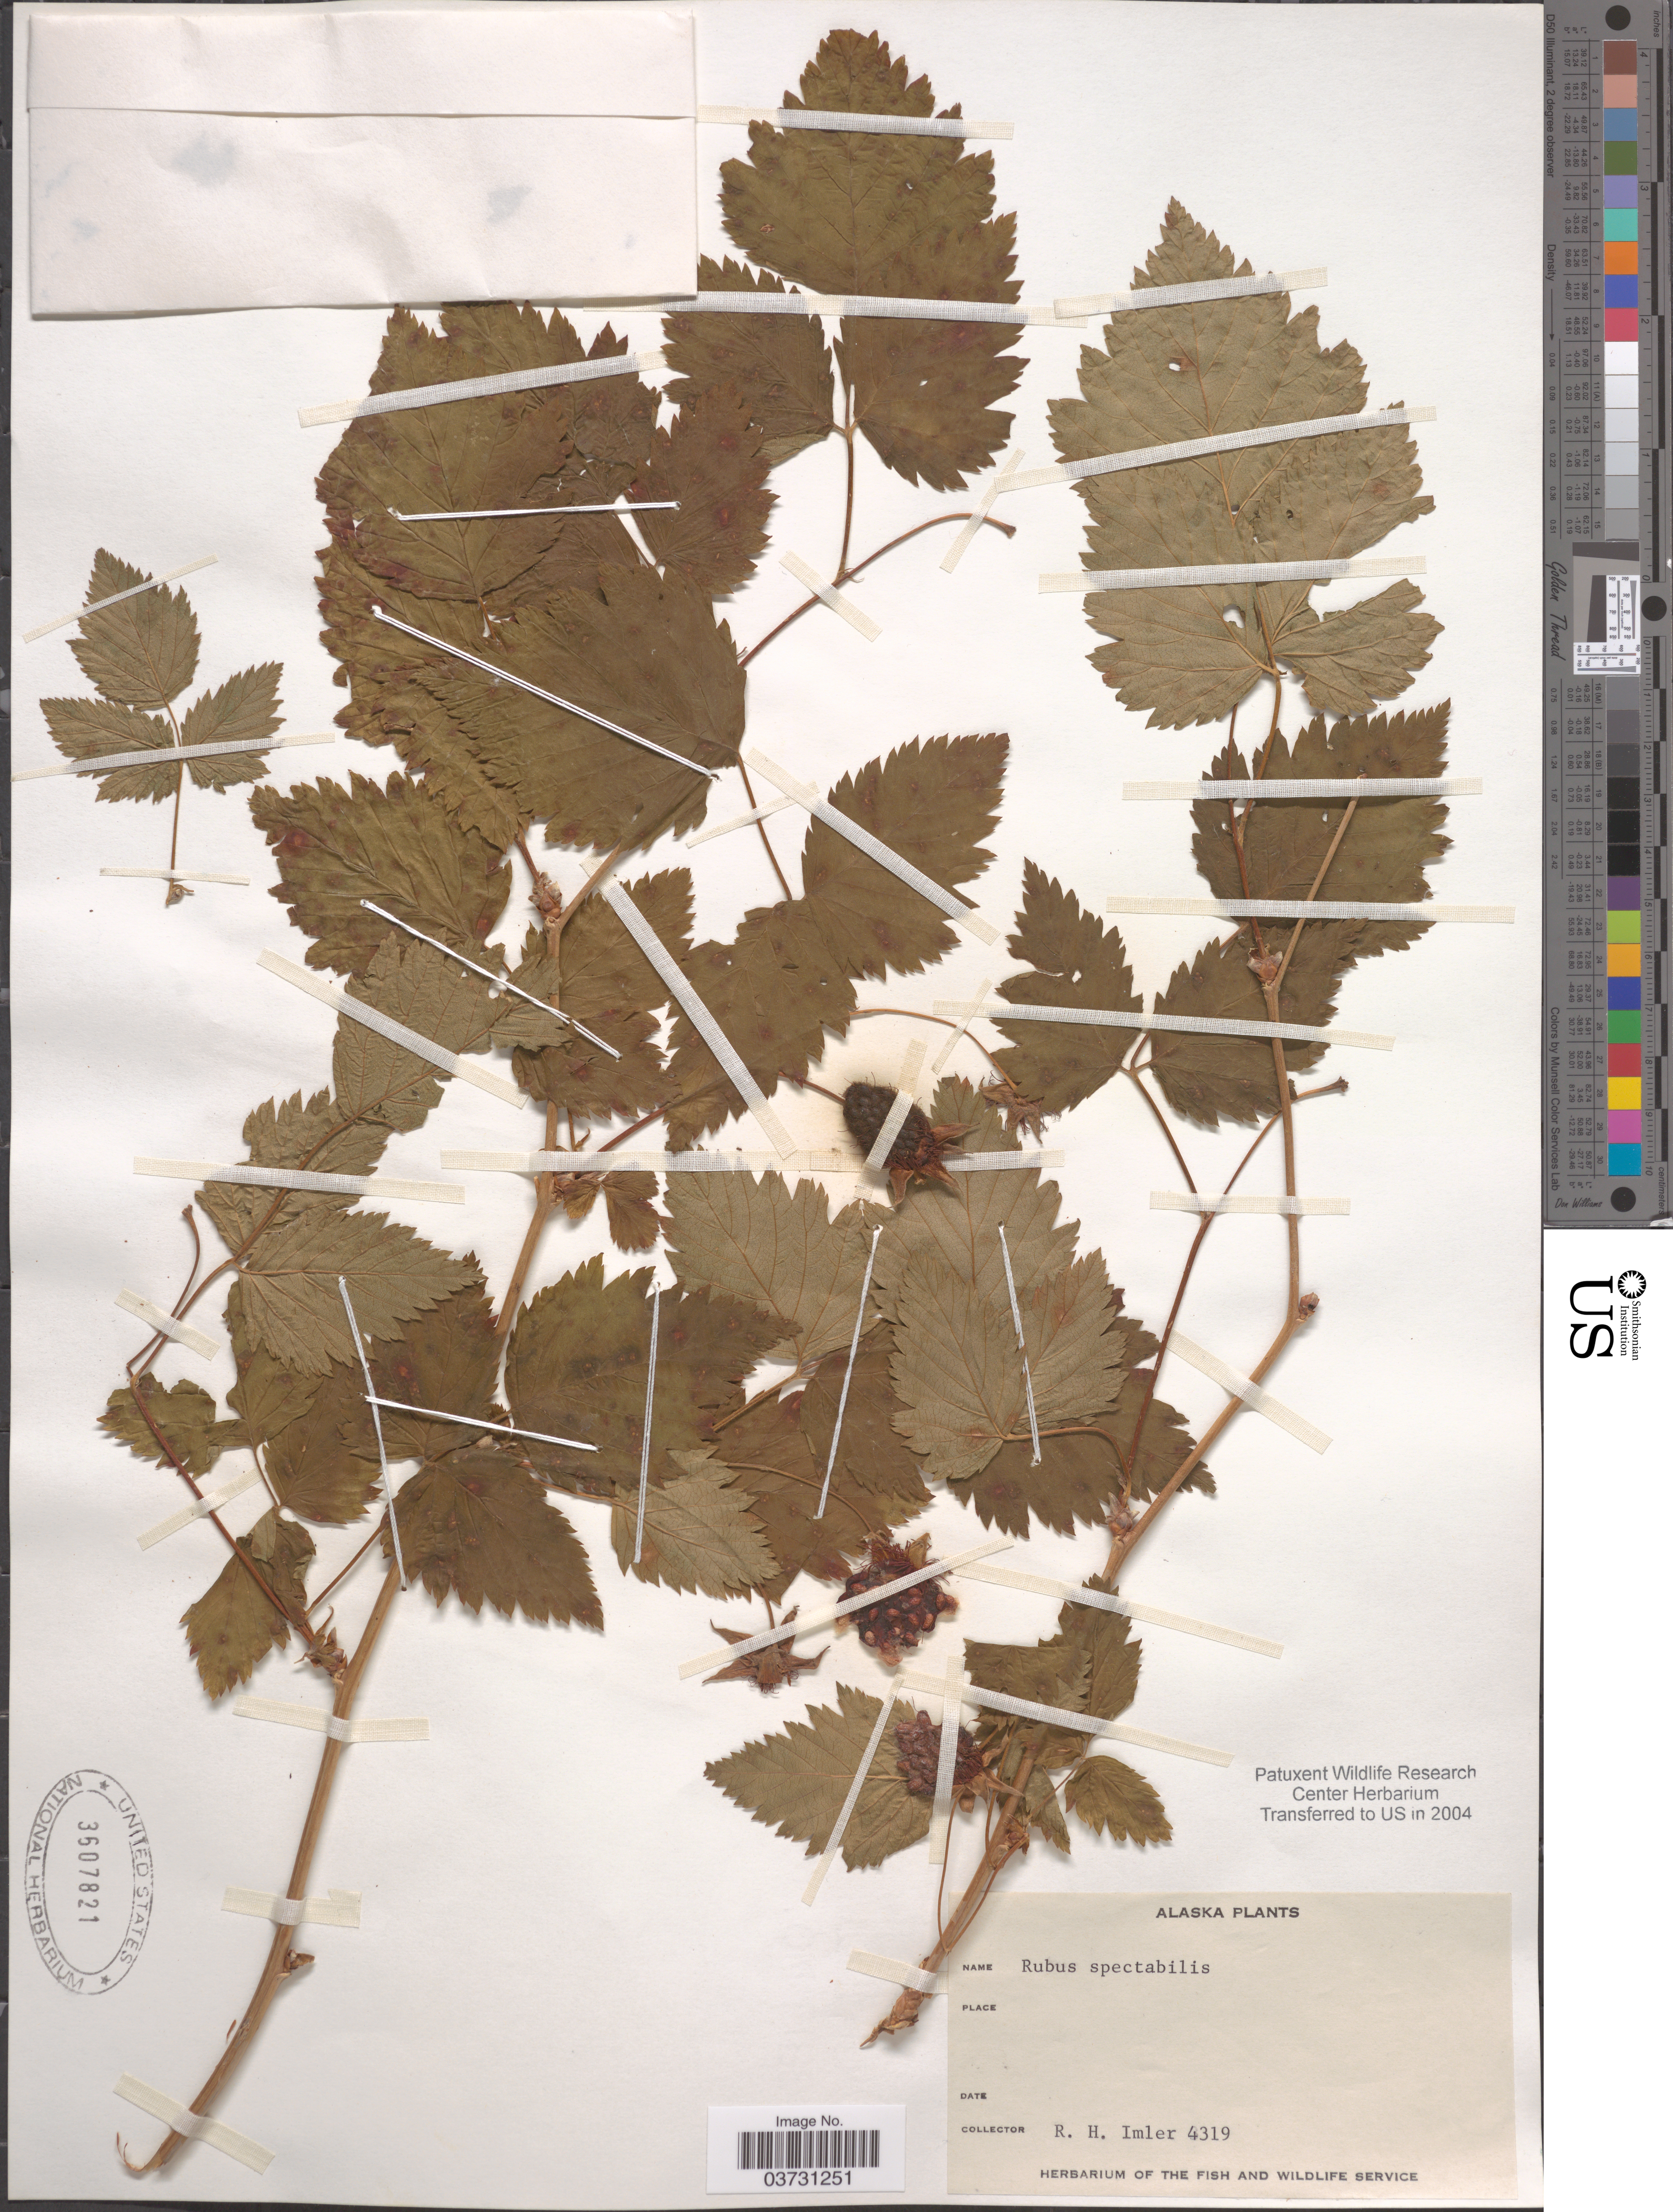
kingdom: Plantae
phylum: Tracheophyta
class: Magnoliopsida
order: Rosales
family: Rosaceae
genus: Rubus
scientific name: Rubus spectabilis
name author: Pursh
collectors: R. Imler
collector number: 4319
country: United States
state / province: Alaska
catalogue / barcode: US 3607821